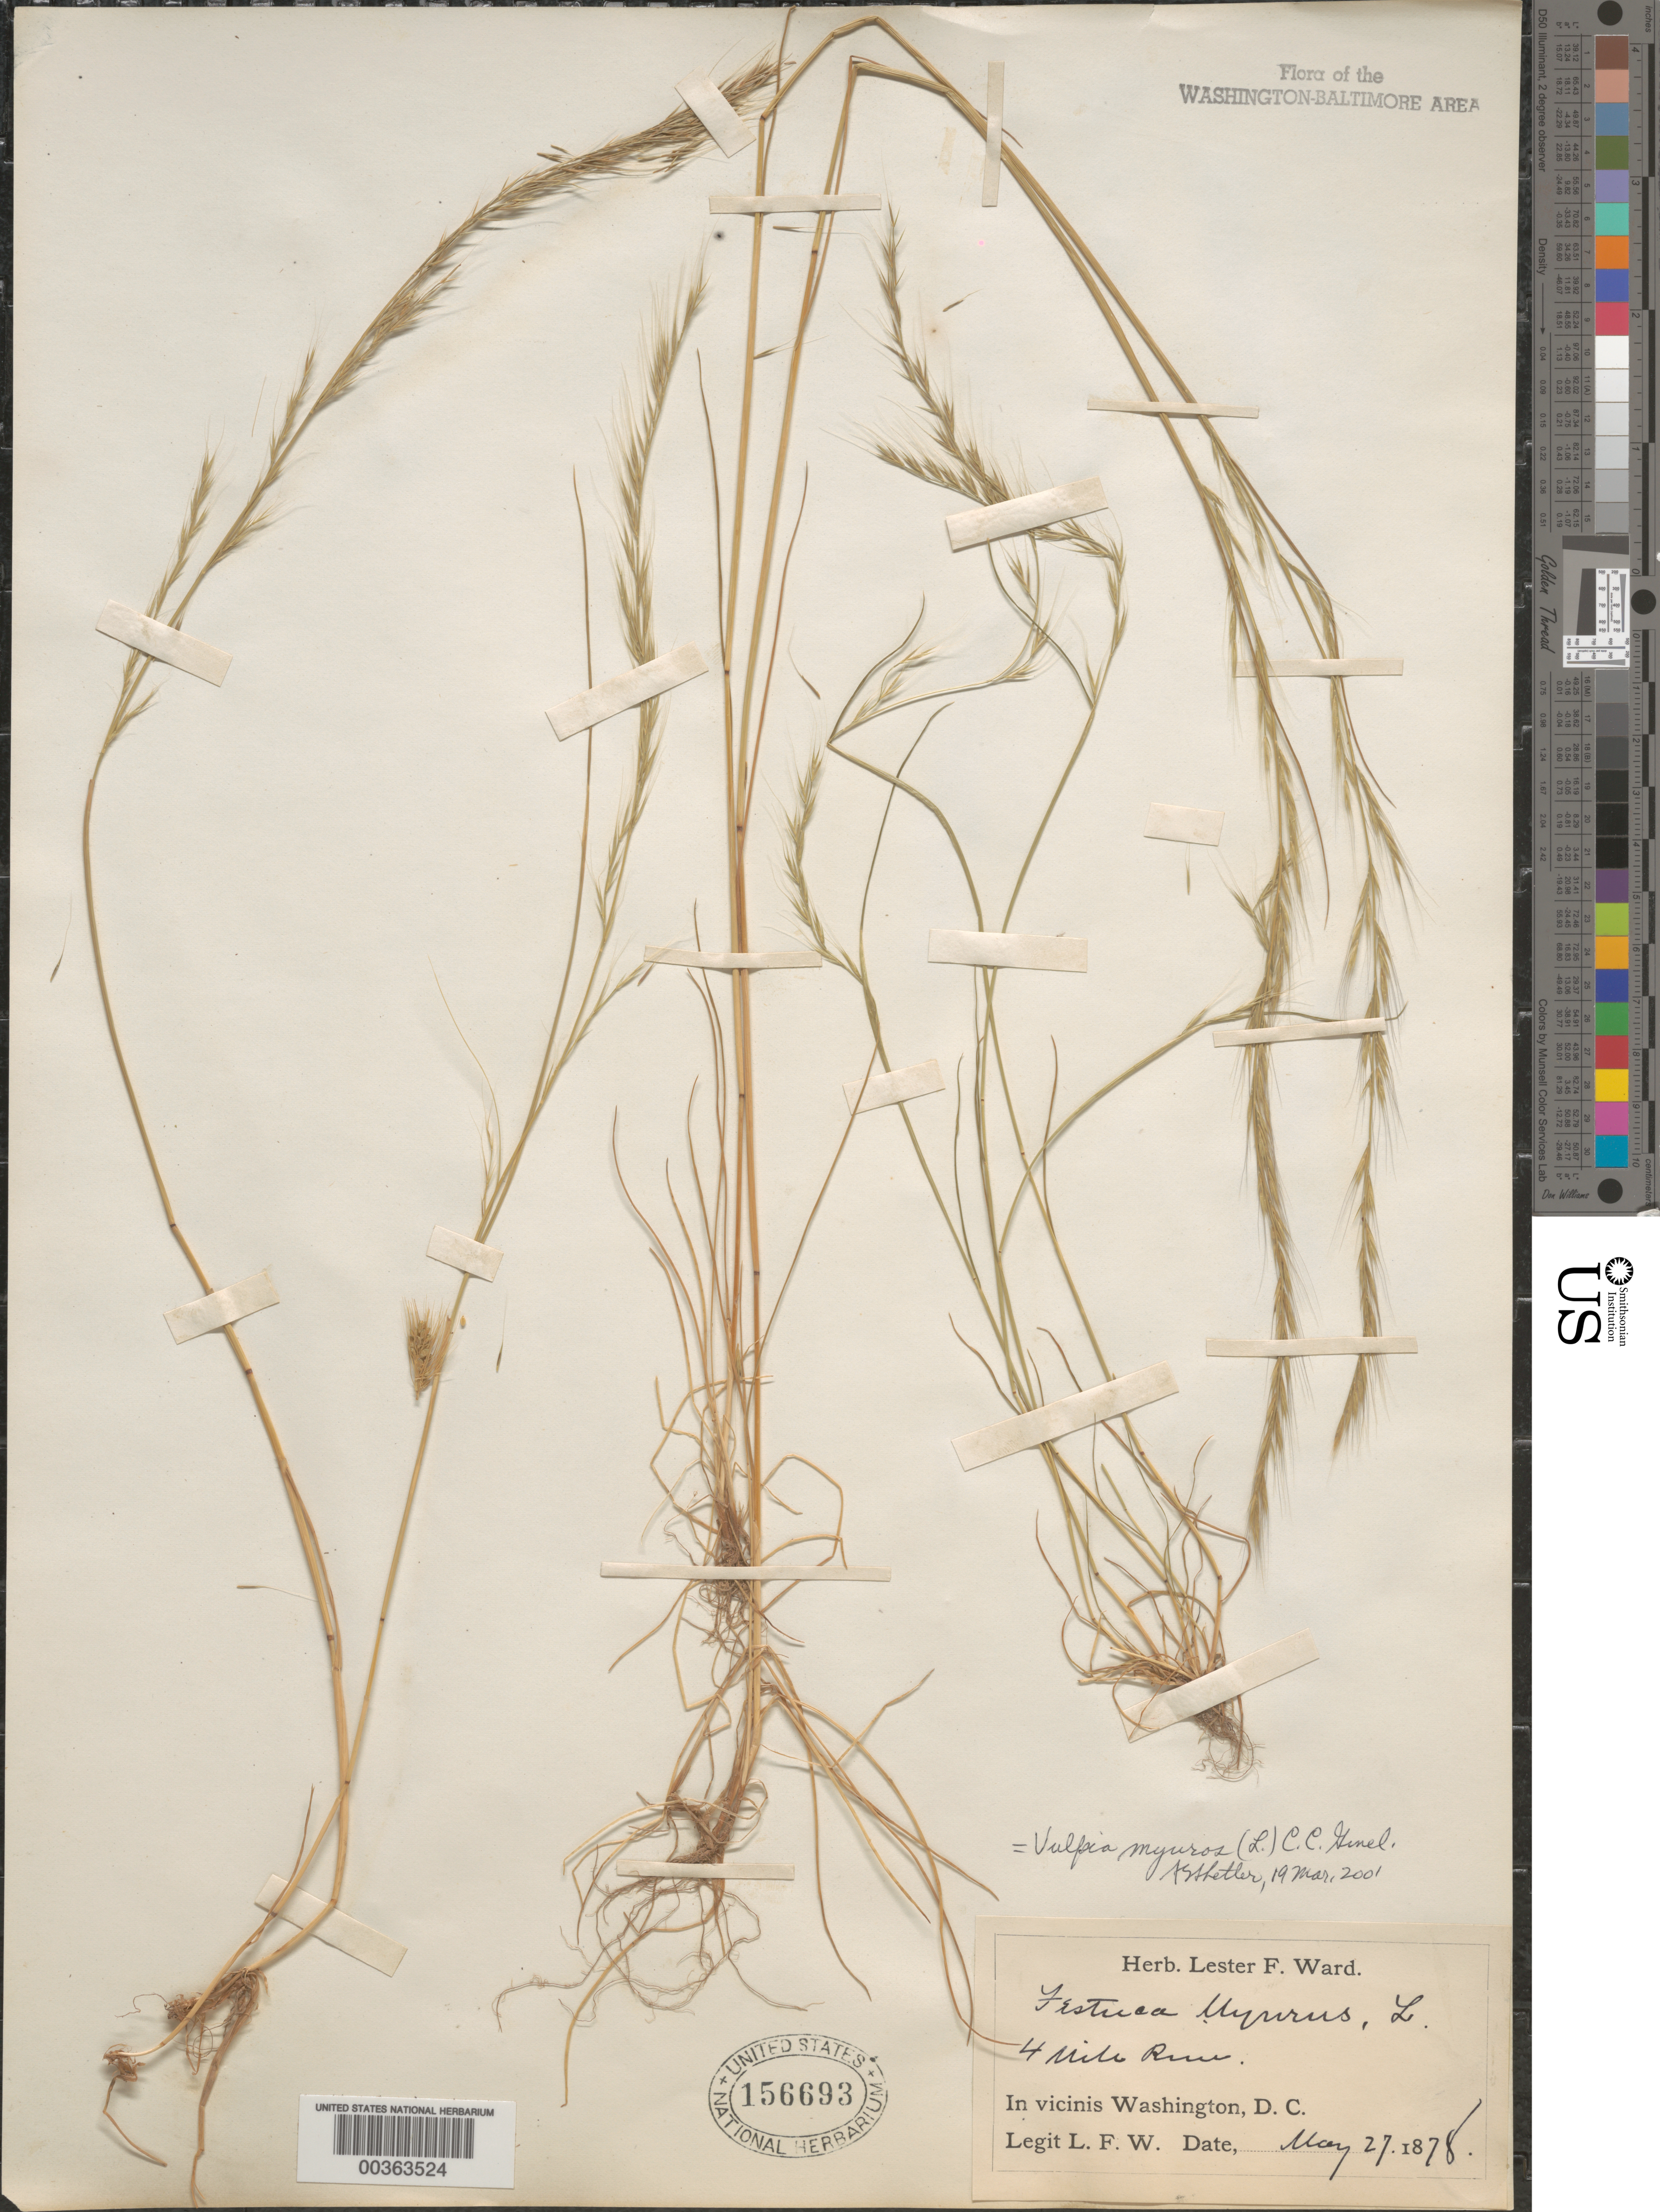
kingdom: Plantae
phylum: Tracheophyta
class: Liliopsida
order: Poales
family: Poaceae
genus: Vulpia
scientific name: Vulpia myuros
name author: (L.) C.C. Gmel.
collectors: L. F. Ward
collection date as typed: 27 May 1878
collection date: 1878-05-27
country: United States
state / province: Virginia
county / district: Arlington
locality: Four Mile Run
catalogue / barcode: US 156693